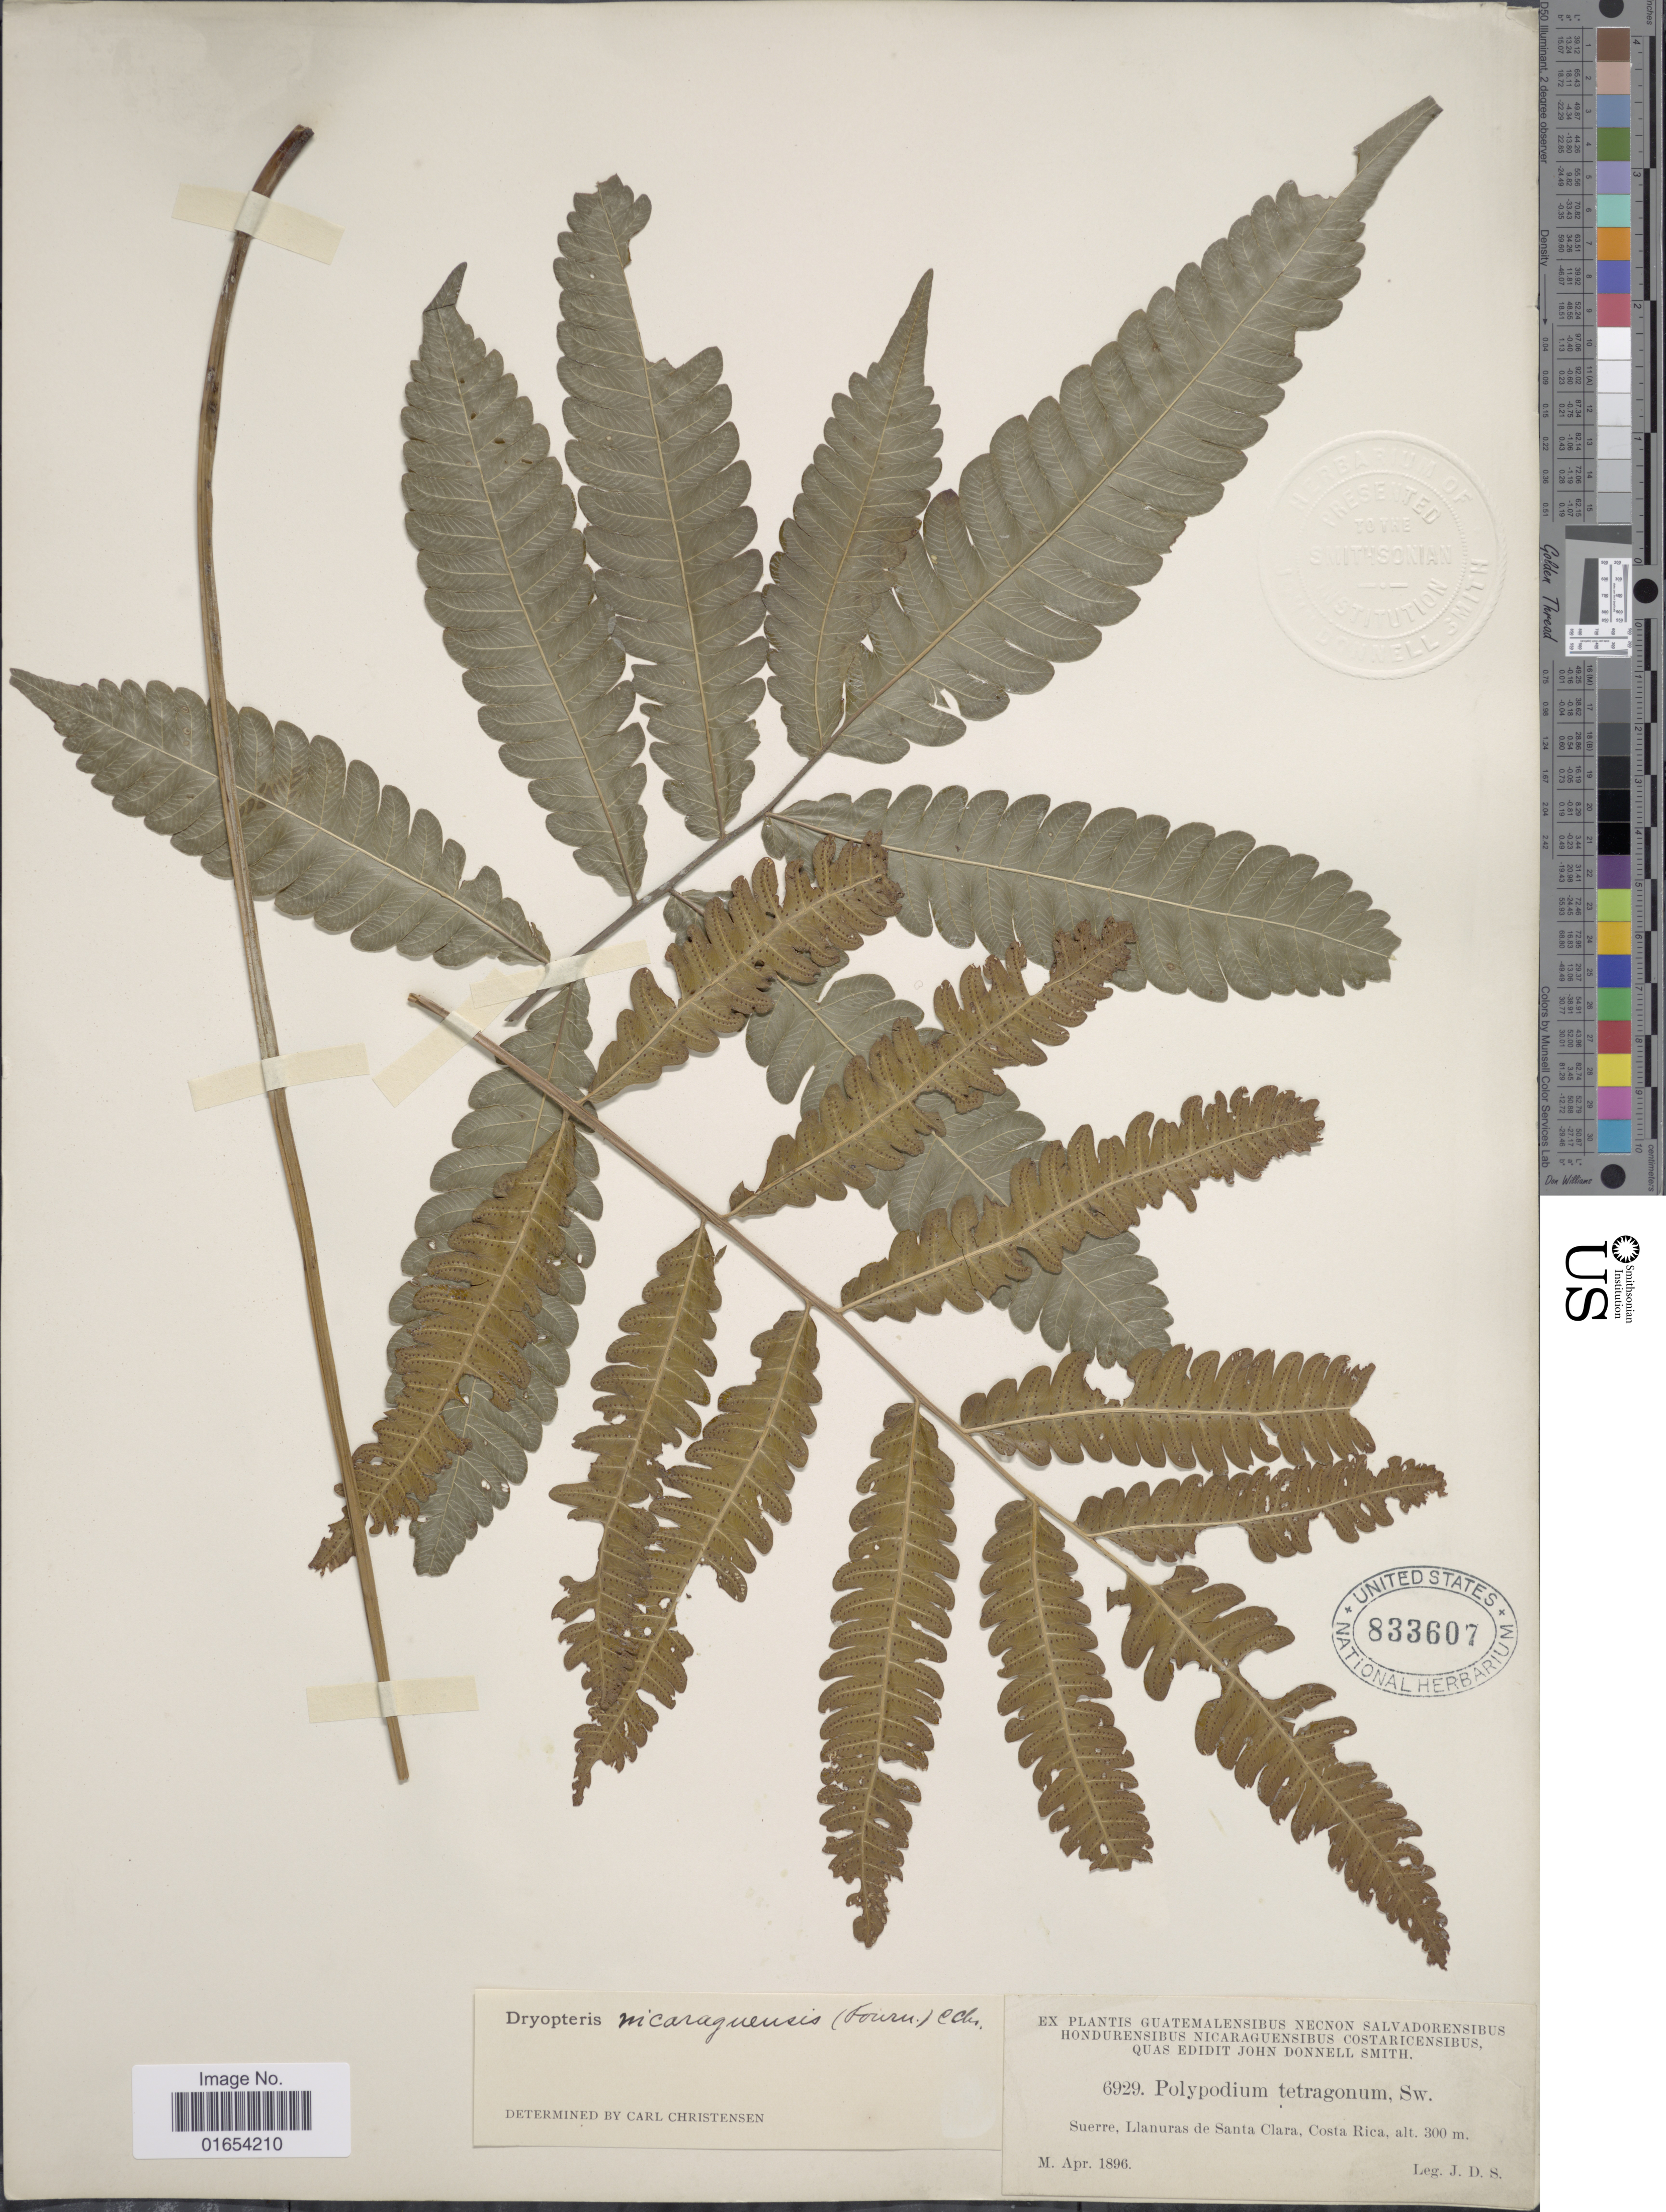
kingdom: Plantae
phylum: Tracheophyta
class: Polypodiopsida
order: Polypodiales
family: Thelypteridaceae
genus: Goniopteris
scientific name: Goniopteris nicaraguensis (C. Chr.) comb. nov., ined 2015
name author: (C. Chr.)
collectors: J. Donnell Smith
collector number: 6929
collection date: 1896-04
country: Costa Rica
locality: Suerre, Llanuras de Santa Clara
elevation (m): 300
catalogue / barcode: US 833607